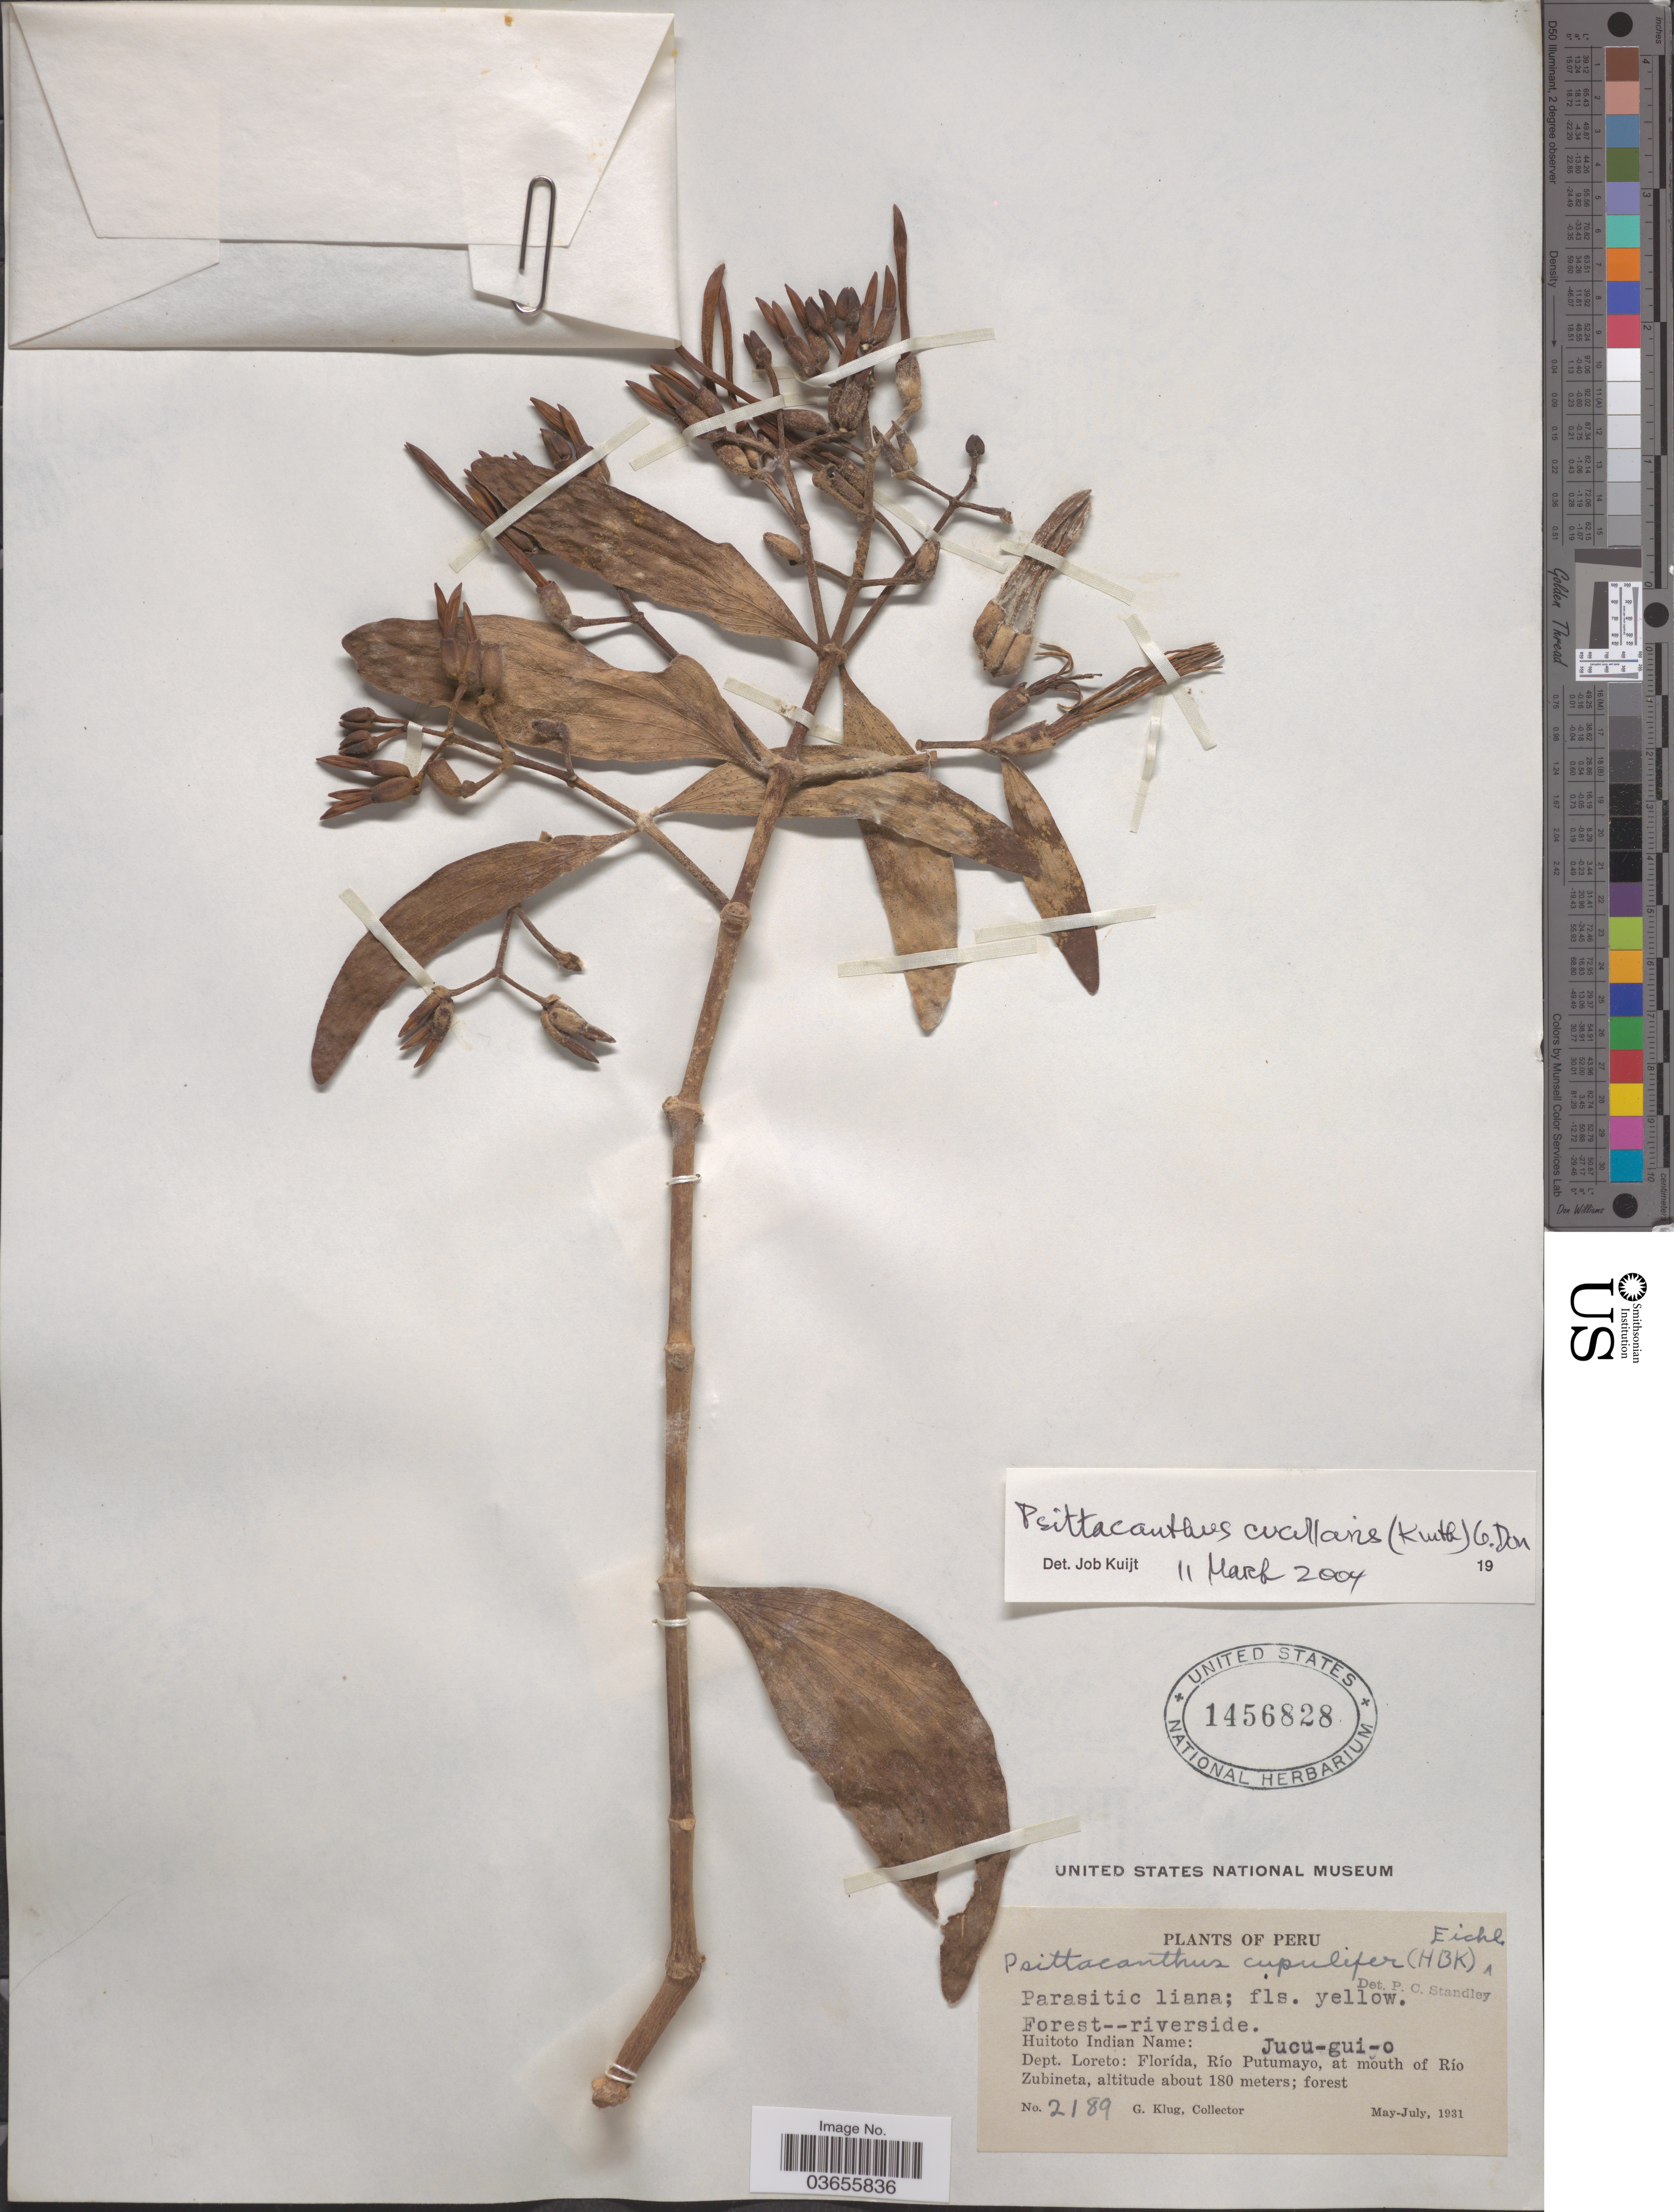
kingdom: Plantae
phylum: Tracheophyta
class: Magnoliopsida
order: Santalales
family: Loranthaceae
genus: Psittacanthus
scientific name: Psittacanthus cucullaris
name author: (Kunth) G. Don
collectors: G. Klug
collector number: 2189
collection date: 1931-05/1931-07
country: Peru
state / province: Loreto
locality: Dept. Loreto: Florída, Río Putumayo, at mouth of Río Zubineta.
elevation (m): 180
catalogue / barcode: US 1456828